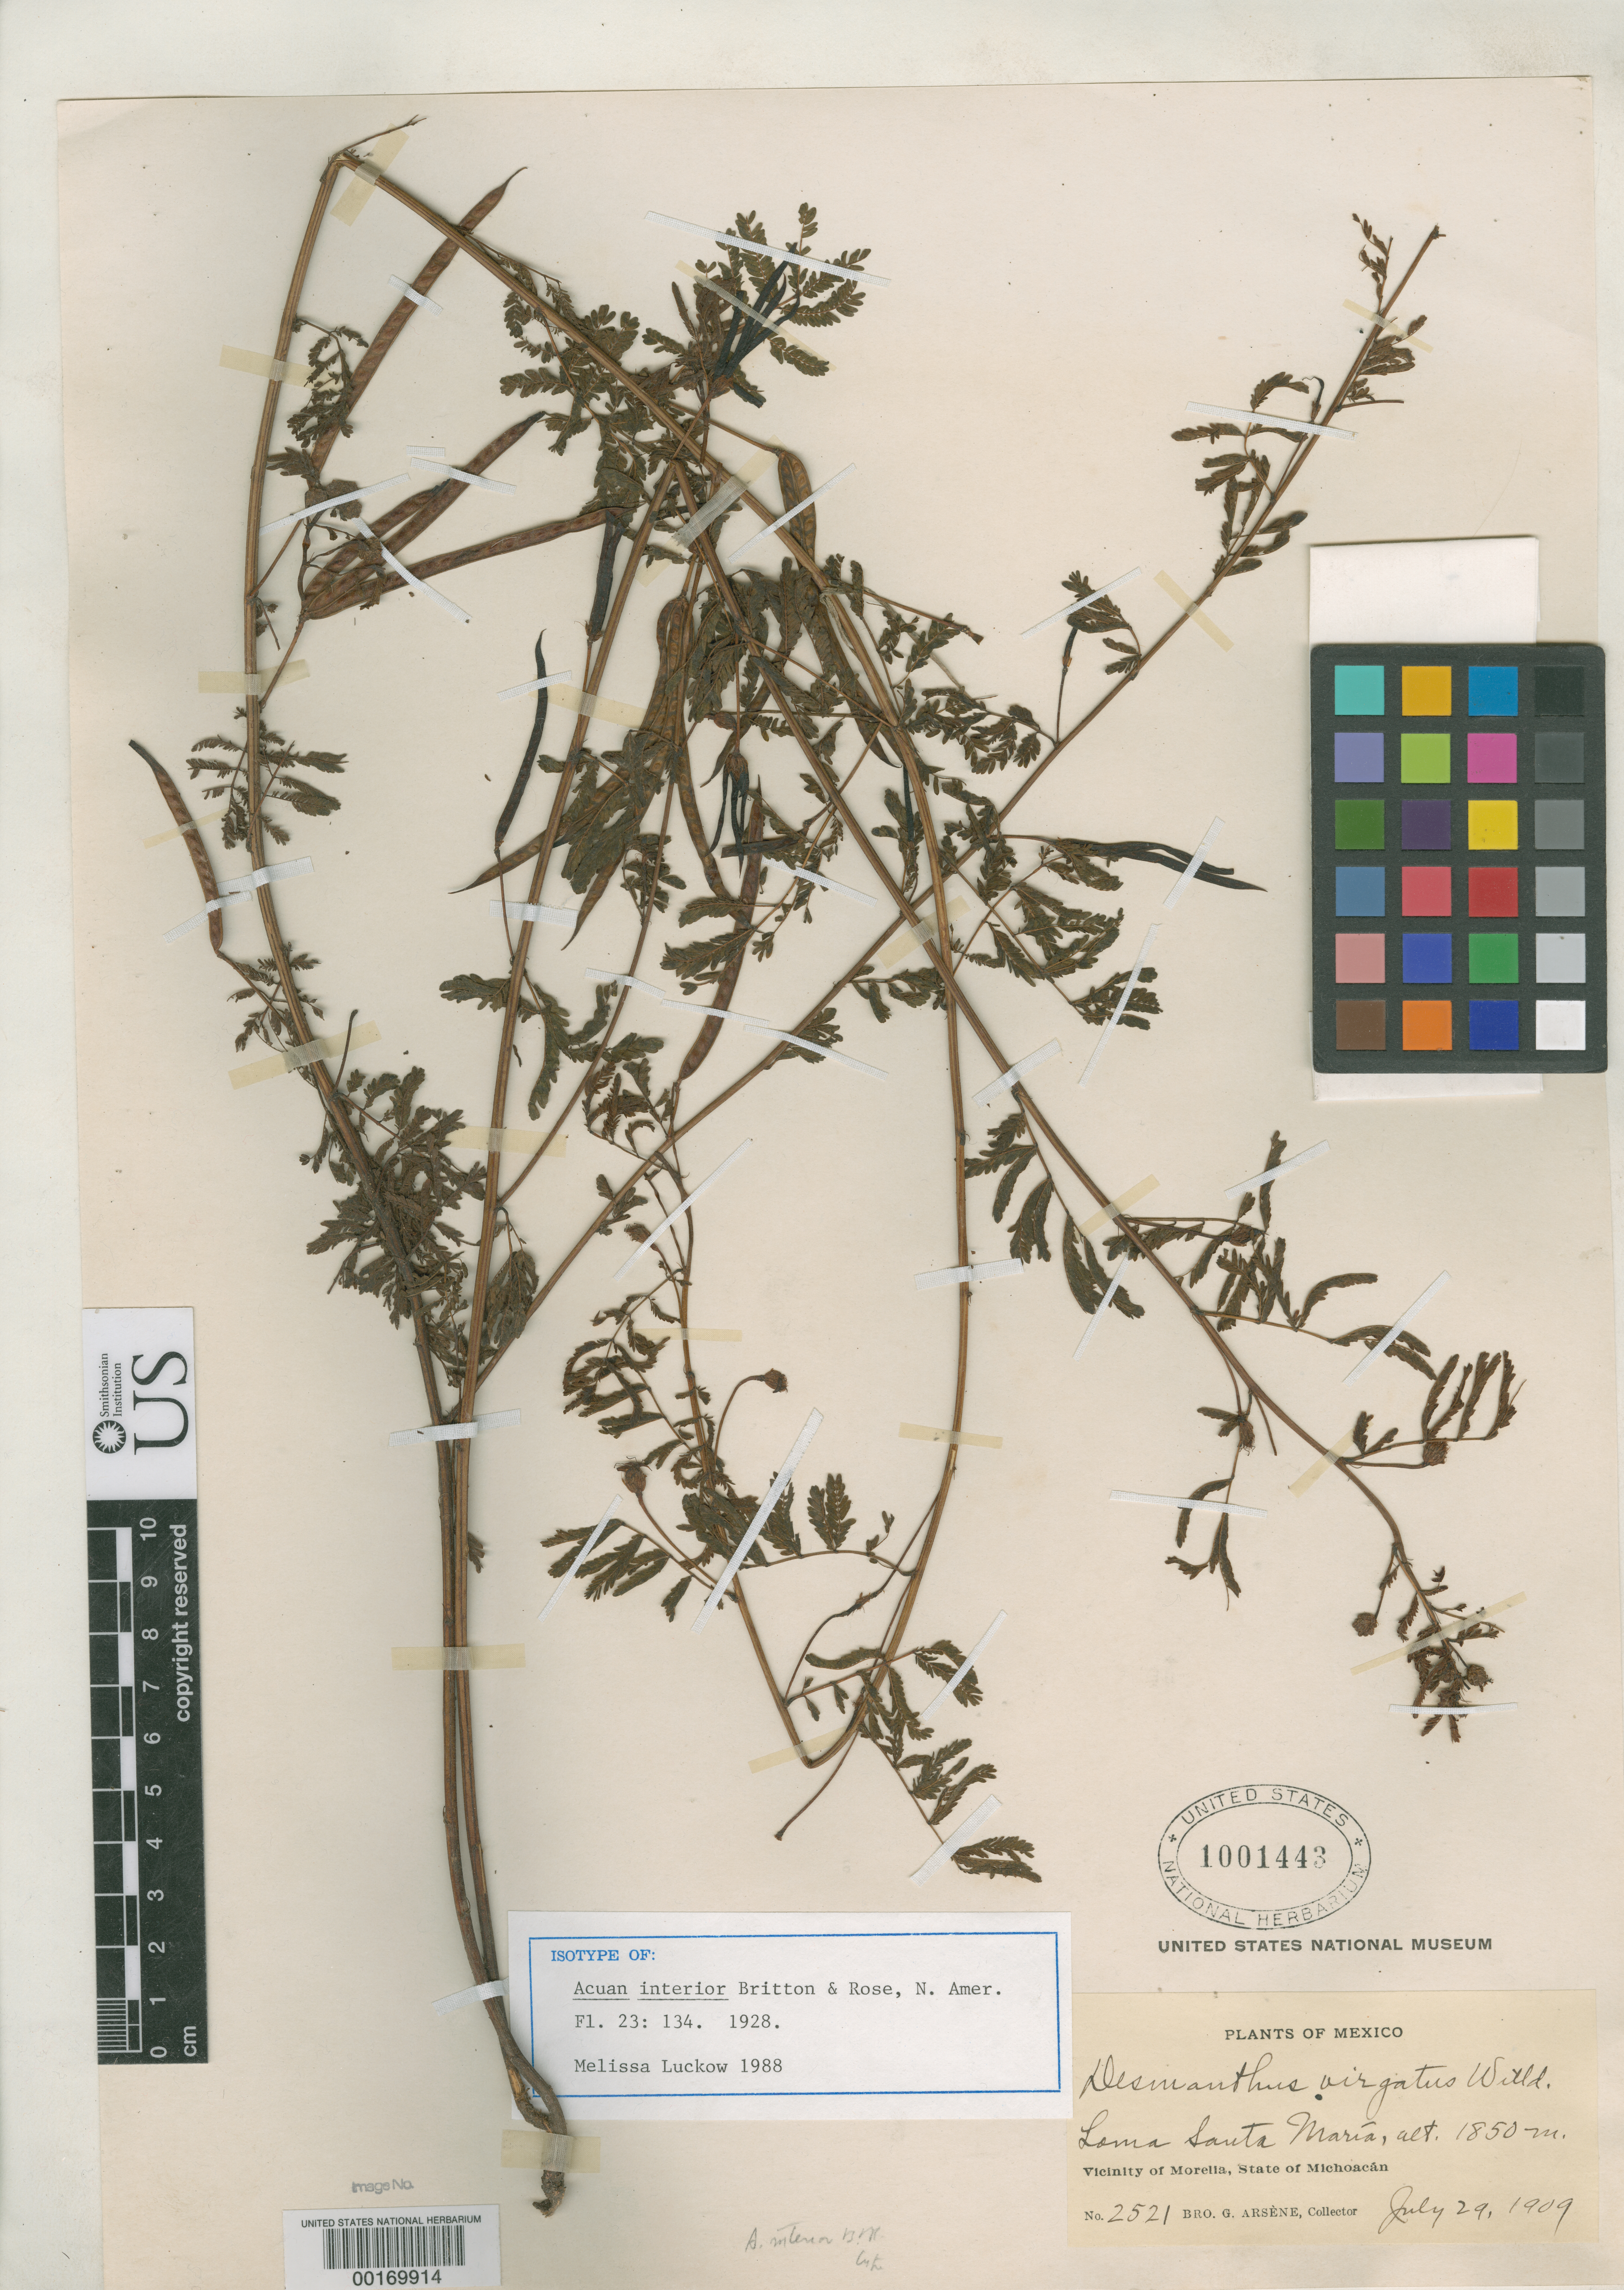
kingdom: Plantae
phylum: Tracheophyta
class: Magnoliopsida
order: Fabales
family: Fabaceae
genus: Acuan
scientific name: Acuan interior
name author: Britton & Rose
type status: Isotype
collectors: Bro. G. Arsène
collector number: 2521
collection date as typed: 29 Jul 1909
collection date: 1909-07-29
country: Mexico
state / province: Michoacán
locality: Vicinity of Morelia.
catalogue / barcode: US 1001443